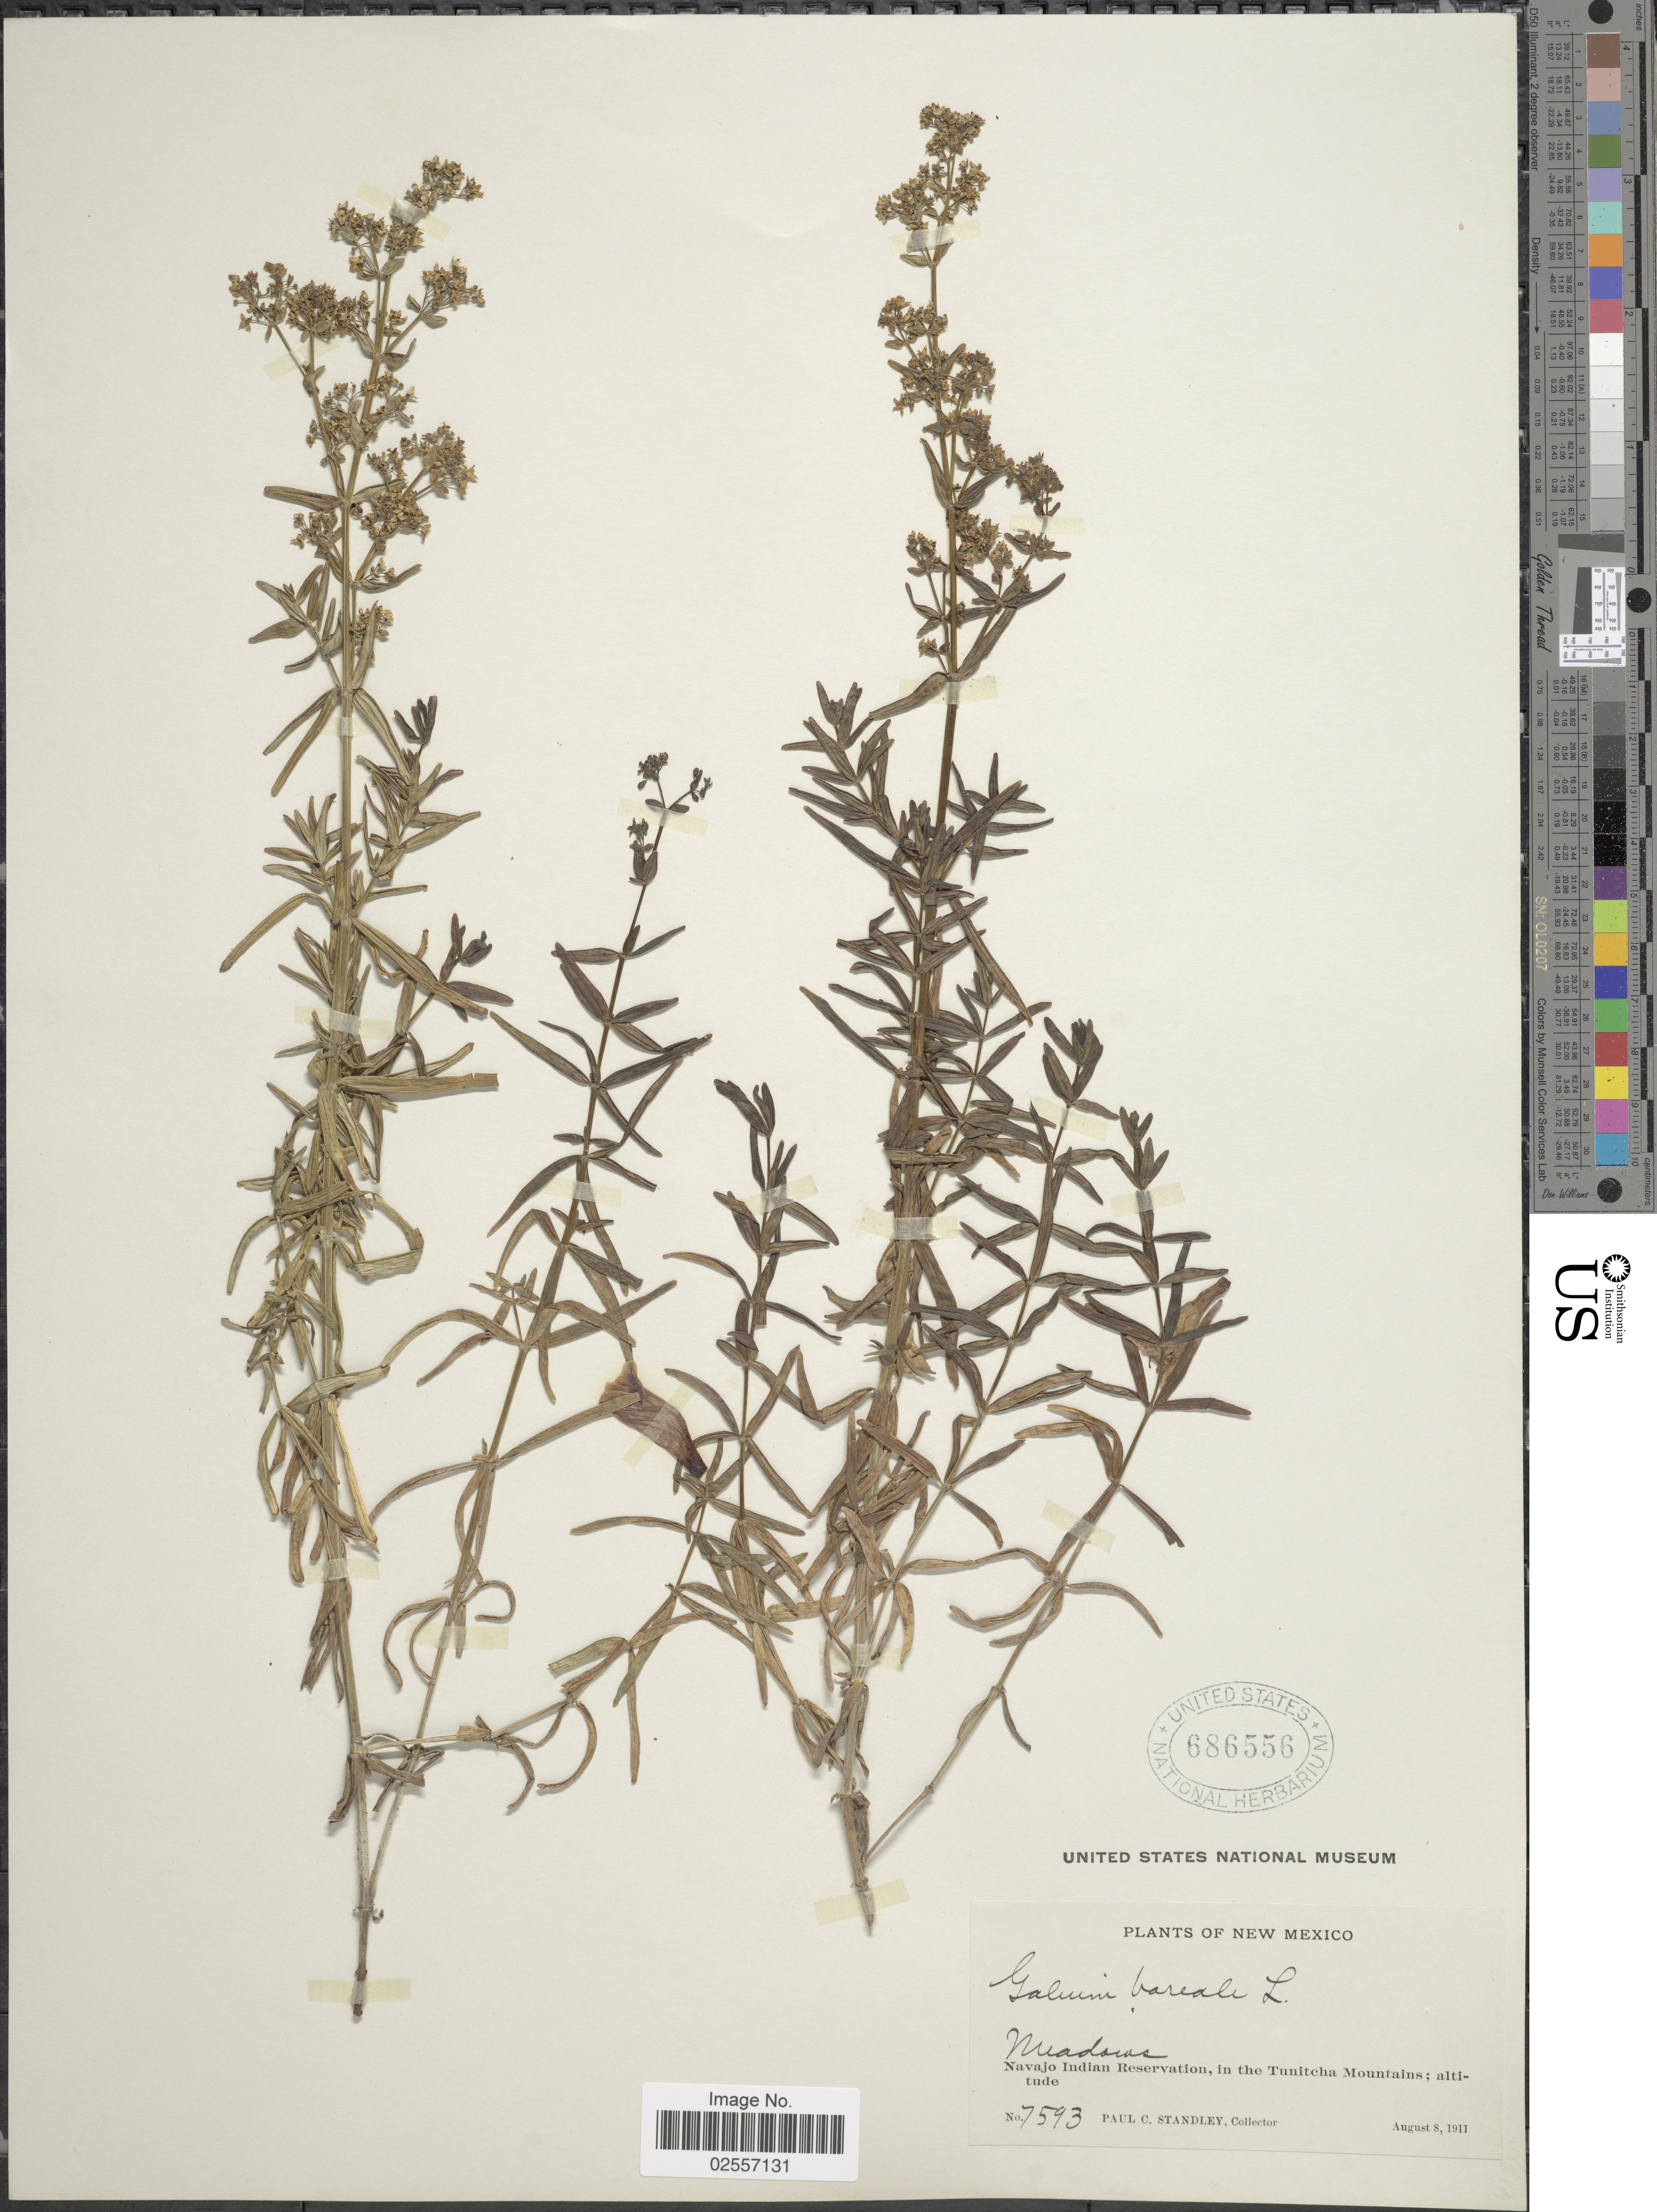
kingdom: Plantae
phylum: Tracheophyta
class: Magnoliopsida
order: Gentianales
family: Rubiaceae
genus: Galium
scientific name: Galium boreale L.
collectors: P. C. Standley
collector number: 7593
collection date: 1911-08-08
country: United States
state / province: New Mexico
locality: Navajo Indian Reservation, in the Tunitcha Mountains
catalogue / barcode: US 686556